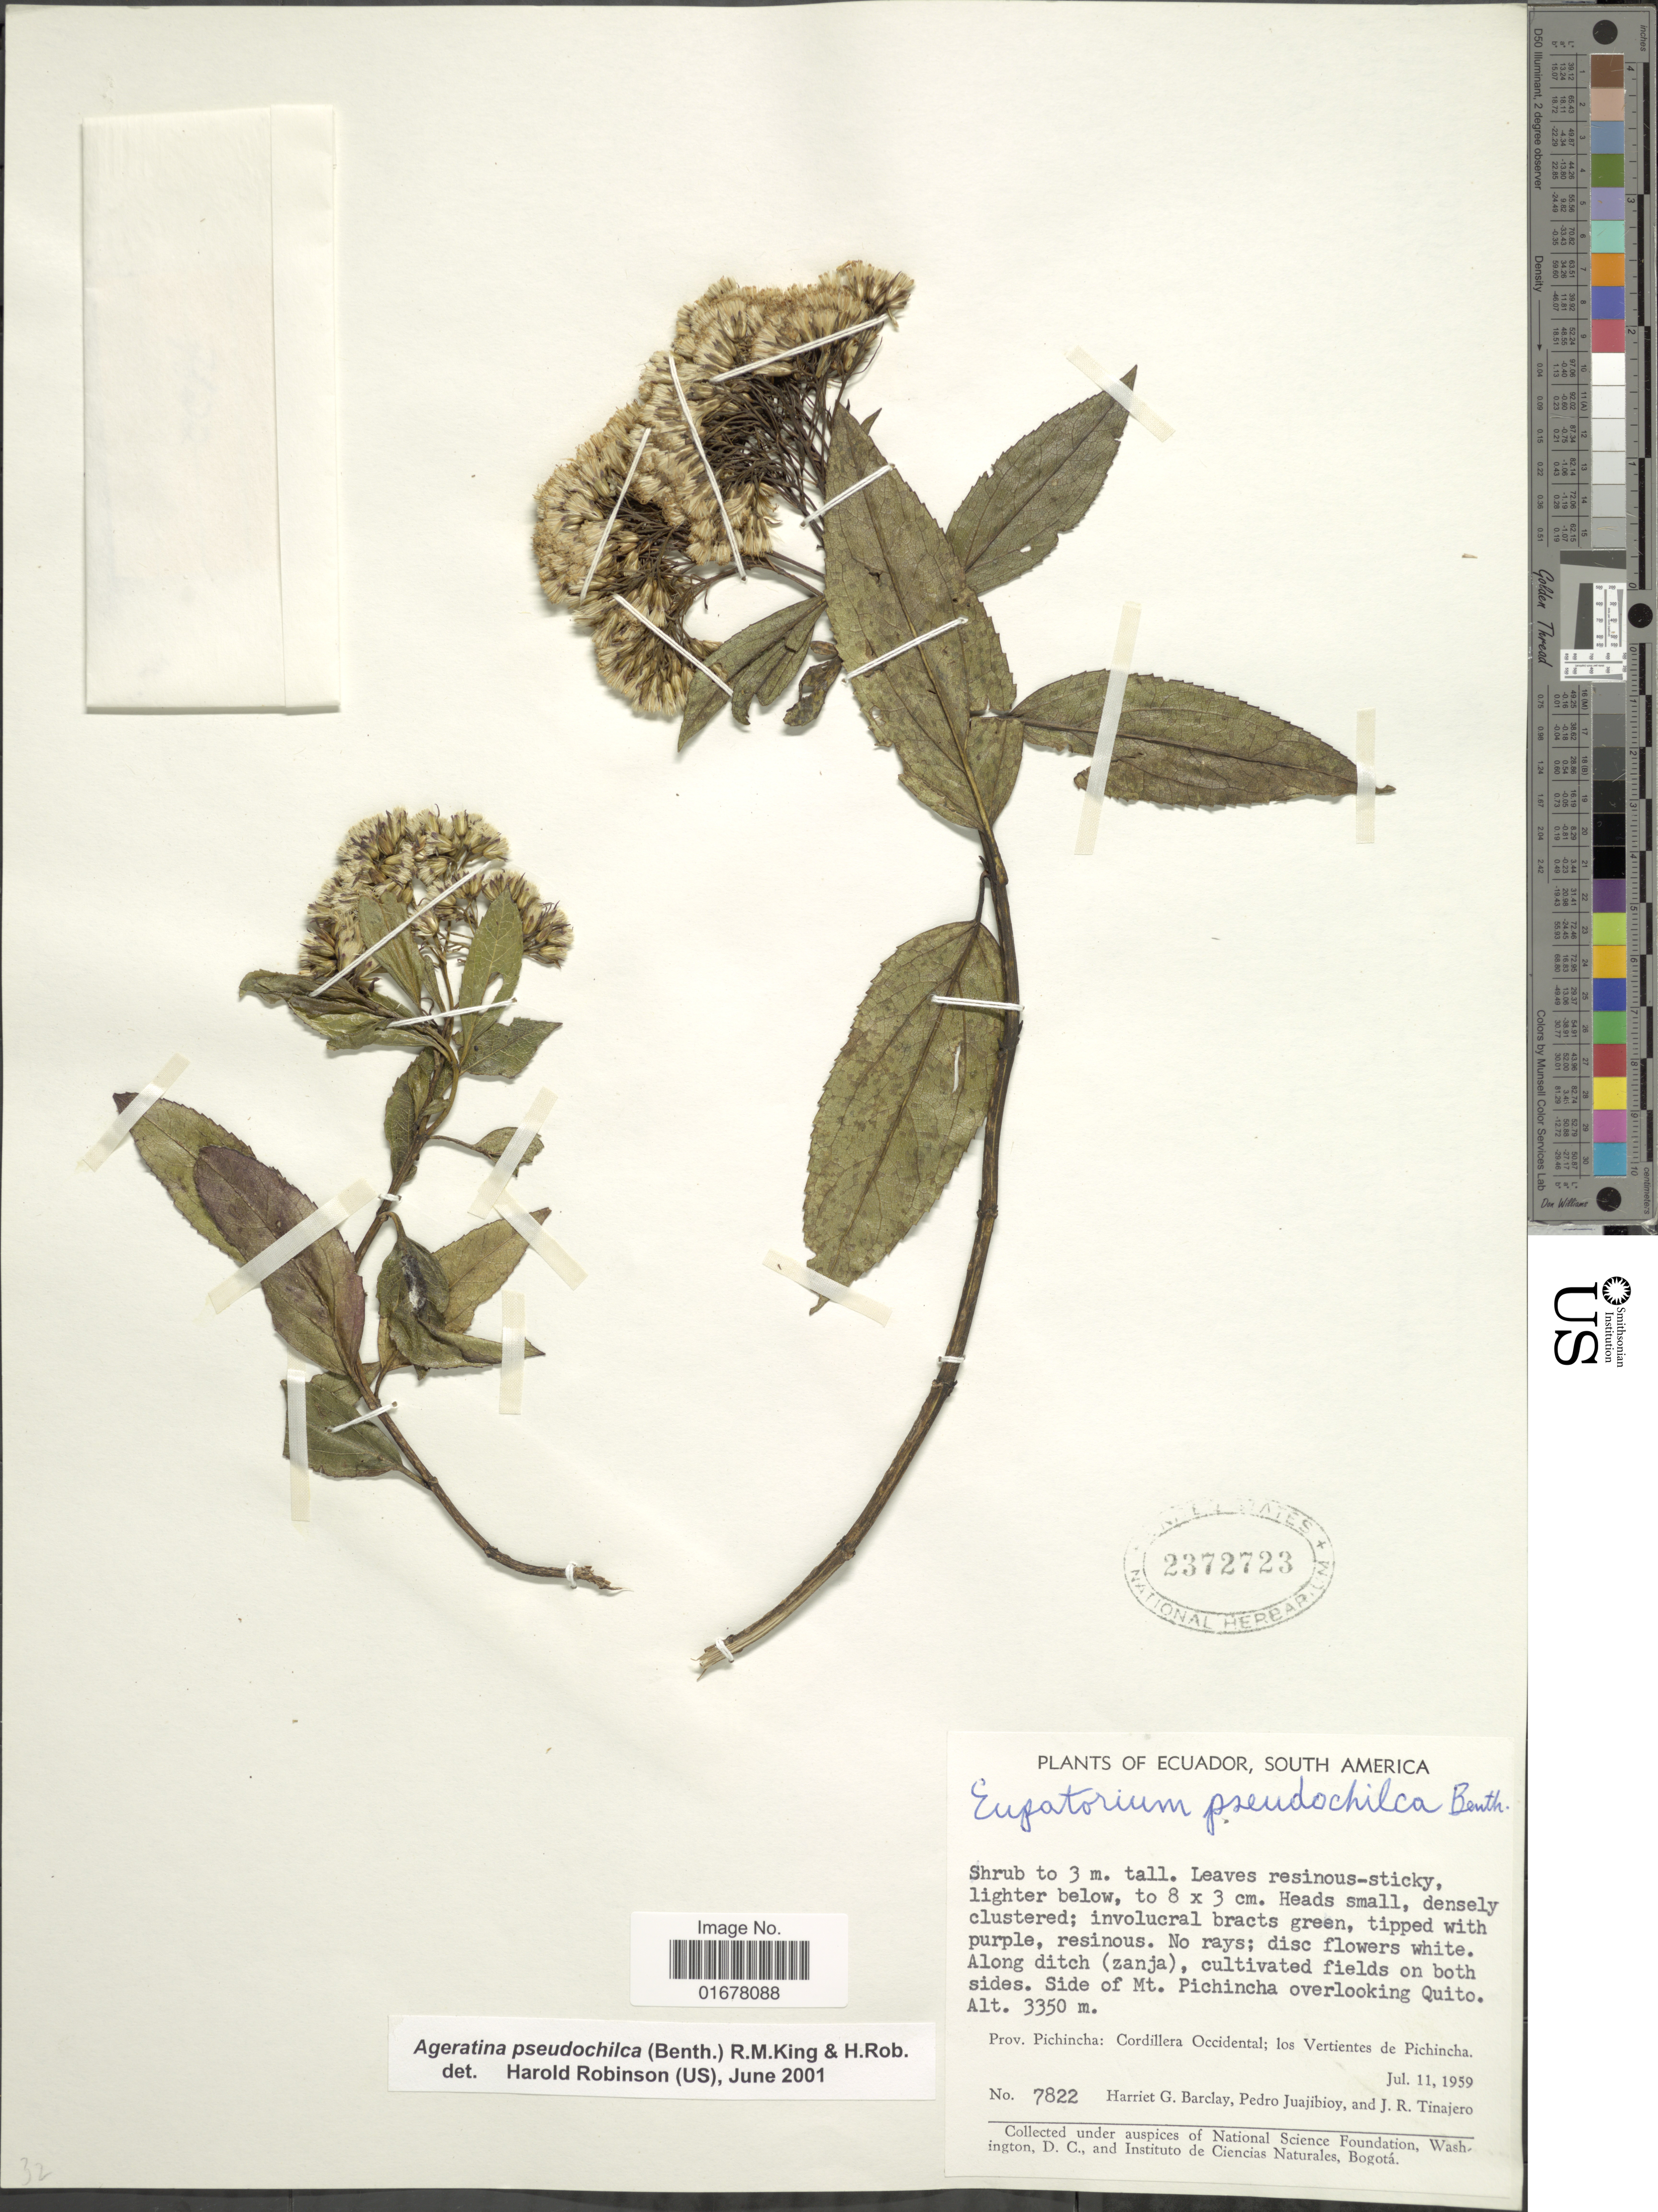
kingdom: Plantae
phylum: Tracheophyta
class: Magnoliopsida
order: Asterales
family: Asteraceae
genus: Ageratina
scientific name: Ageratina pseudochilca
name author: (Benth.) R.M. King & H. Rob.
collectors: H. G. Barclay, P. Juajibioy & J. Tinajero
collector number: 7822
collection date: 1959-07-11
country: Ecuador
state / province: Pichincha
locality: Along ditch (zanja), cultivated fields on borth sides, Side of Mt. Pichincha overlooking Quito, Prov. Pichincha: Cordillera Occidental; los Vertientes de Pichincha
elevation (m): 3350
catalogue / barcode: US 2372723